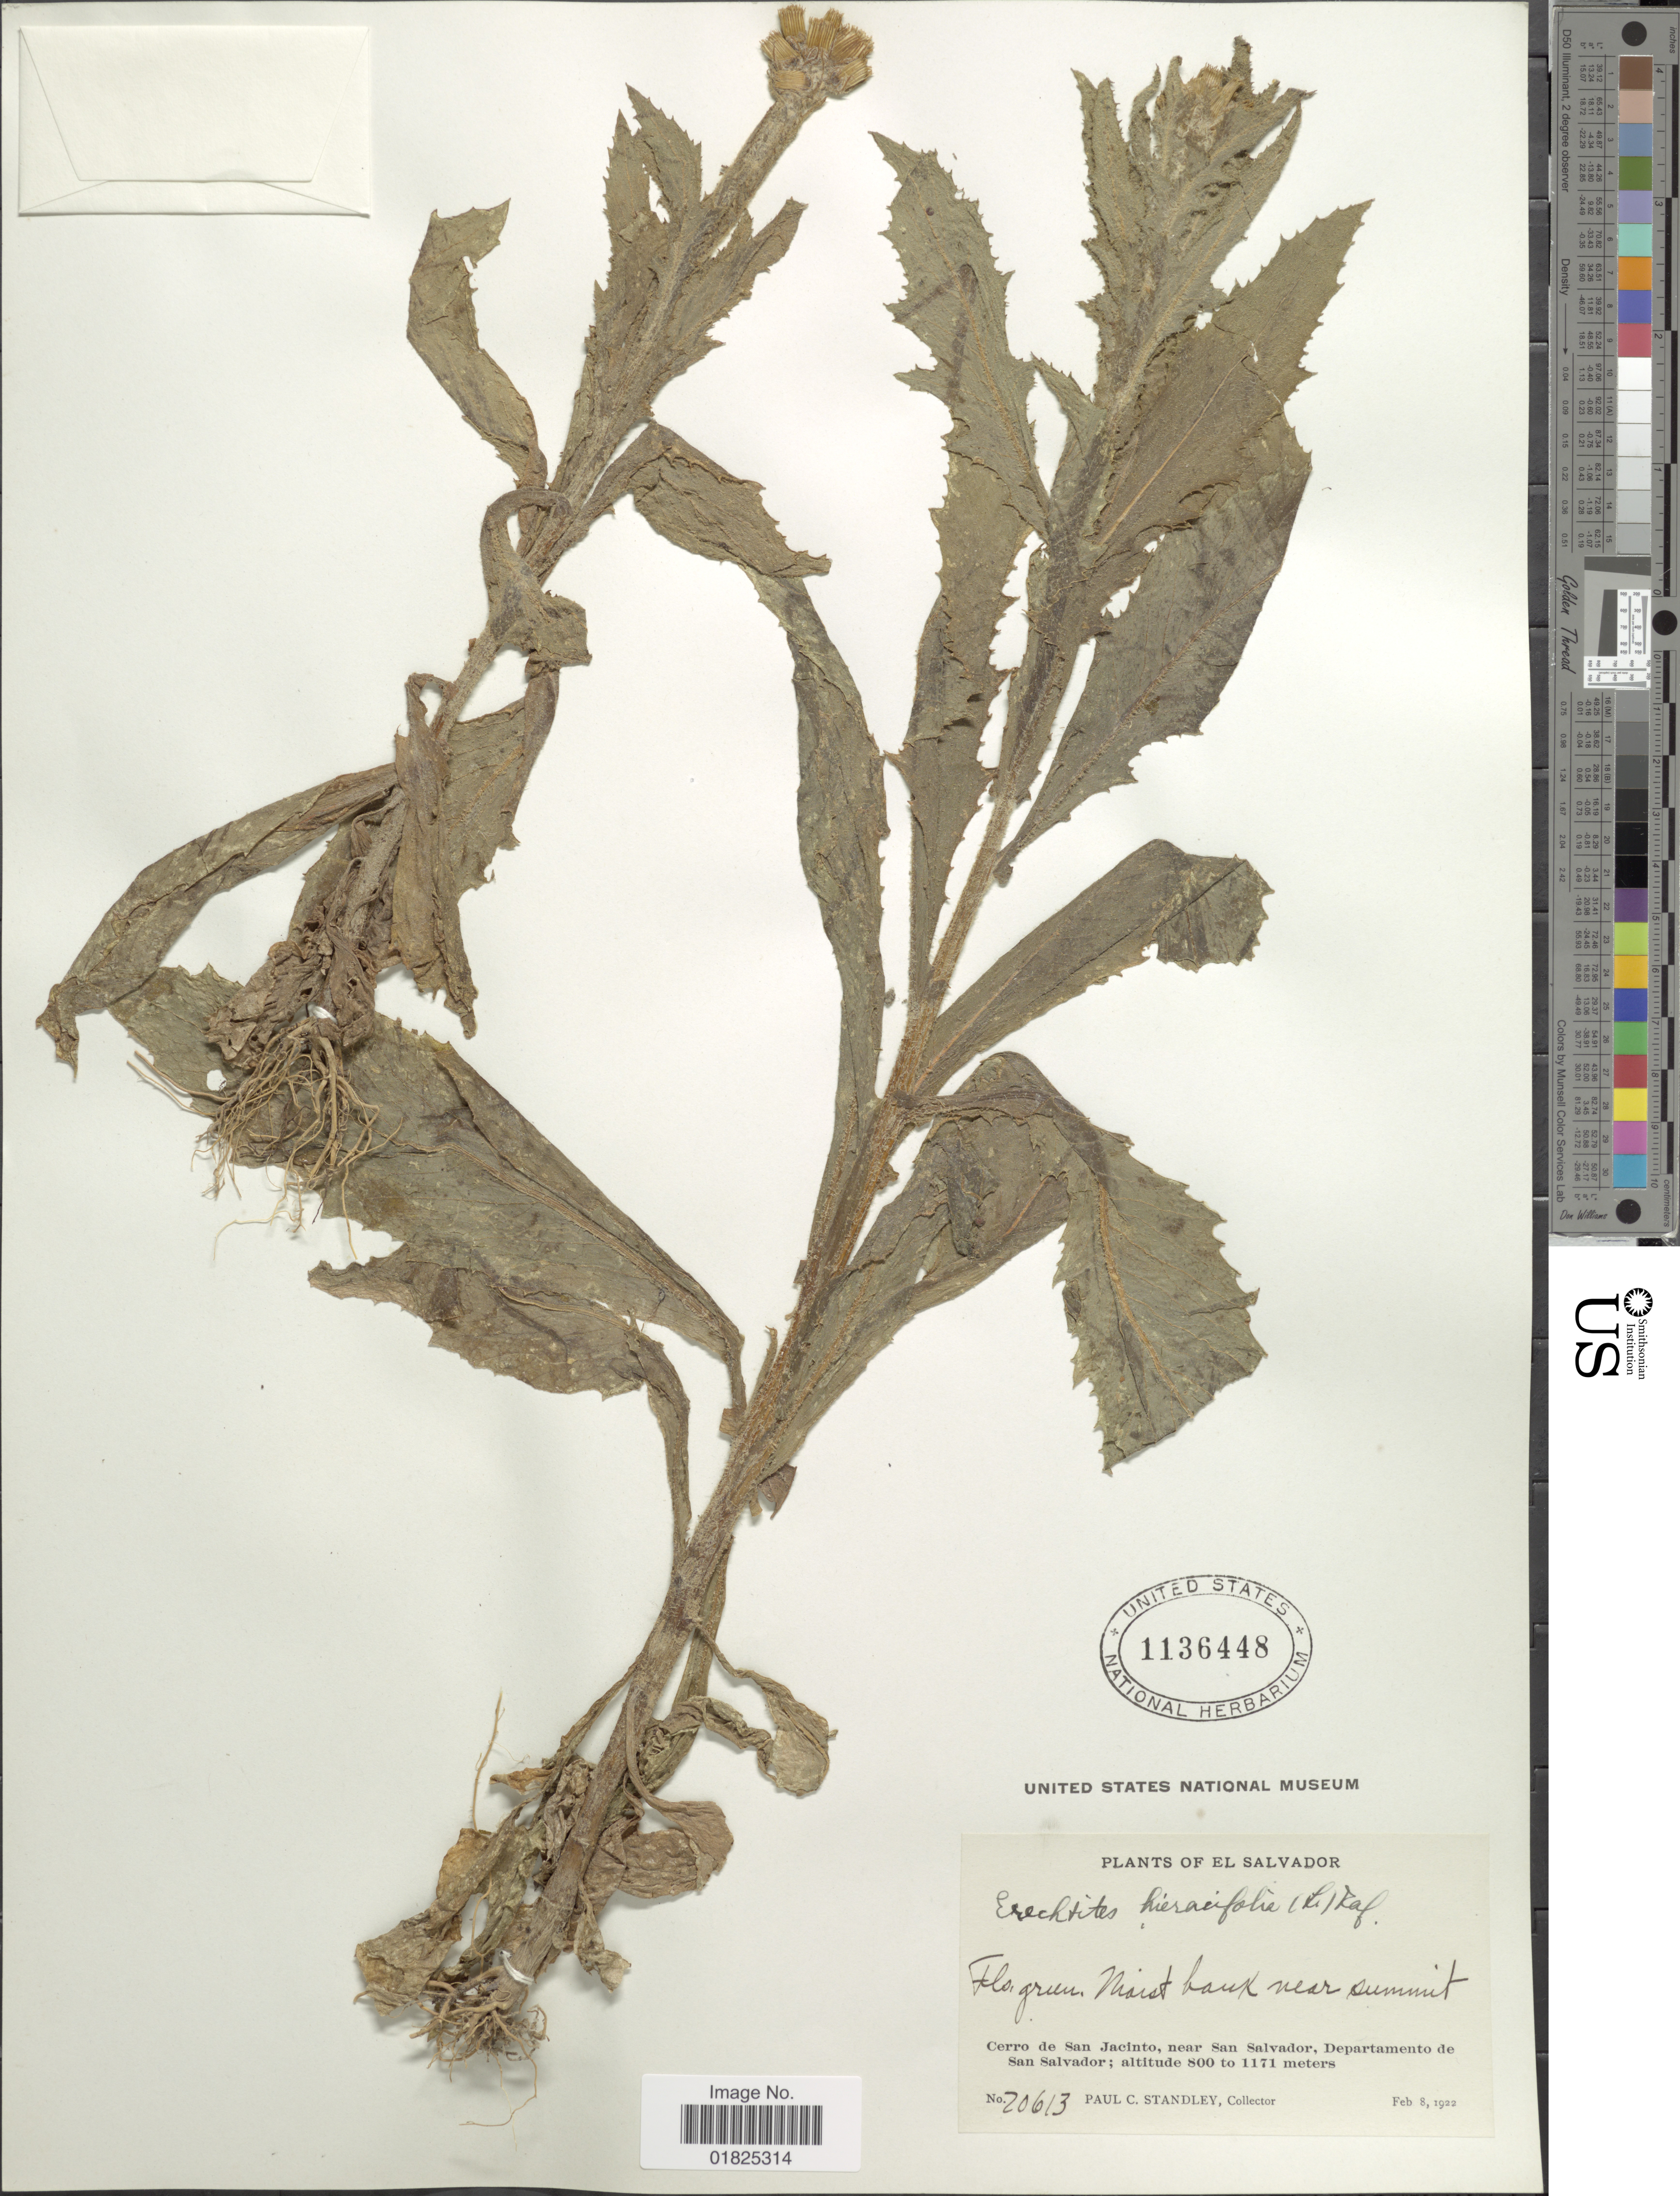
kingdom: Plantae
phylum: Tracheophyta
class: Magnoliopsida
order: Asterales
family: Asteraceae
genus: Erechtites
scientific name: Erechtites hieraciifolius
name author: (L.) Raf. ex DC.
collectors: P. C. Standley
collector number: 20613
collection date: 1922-02-08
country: El Salvador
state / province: San Salvador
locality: Cerro de San Jacinto, near San Salvador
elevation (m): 800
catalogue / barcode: US 1136448